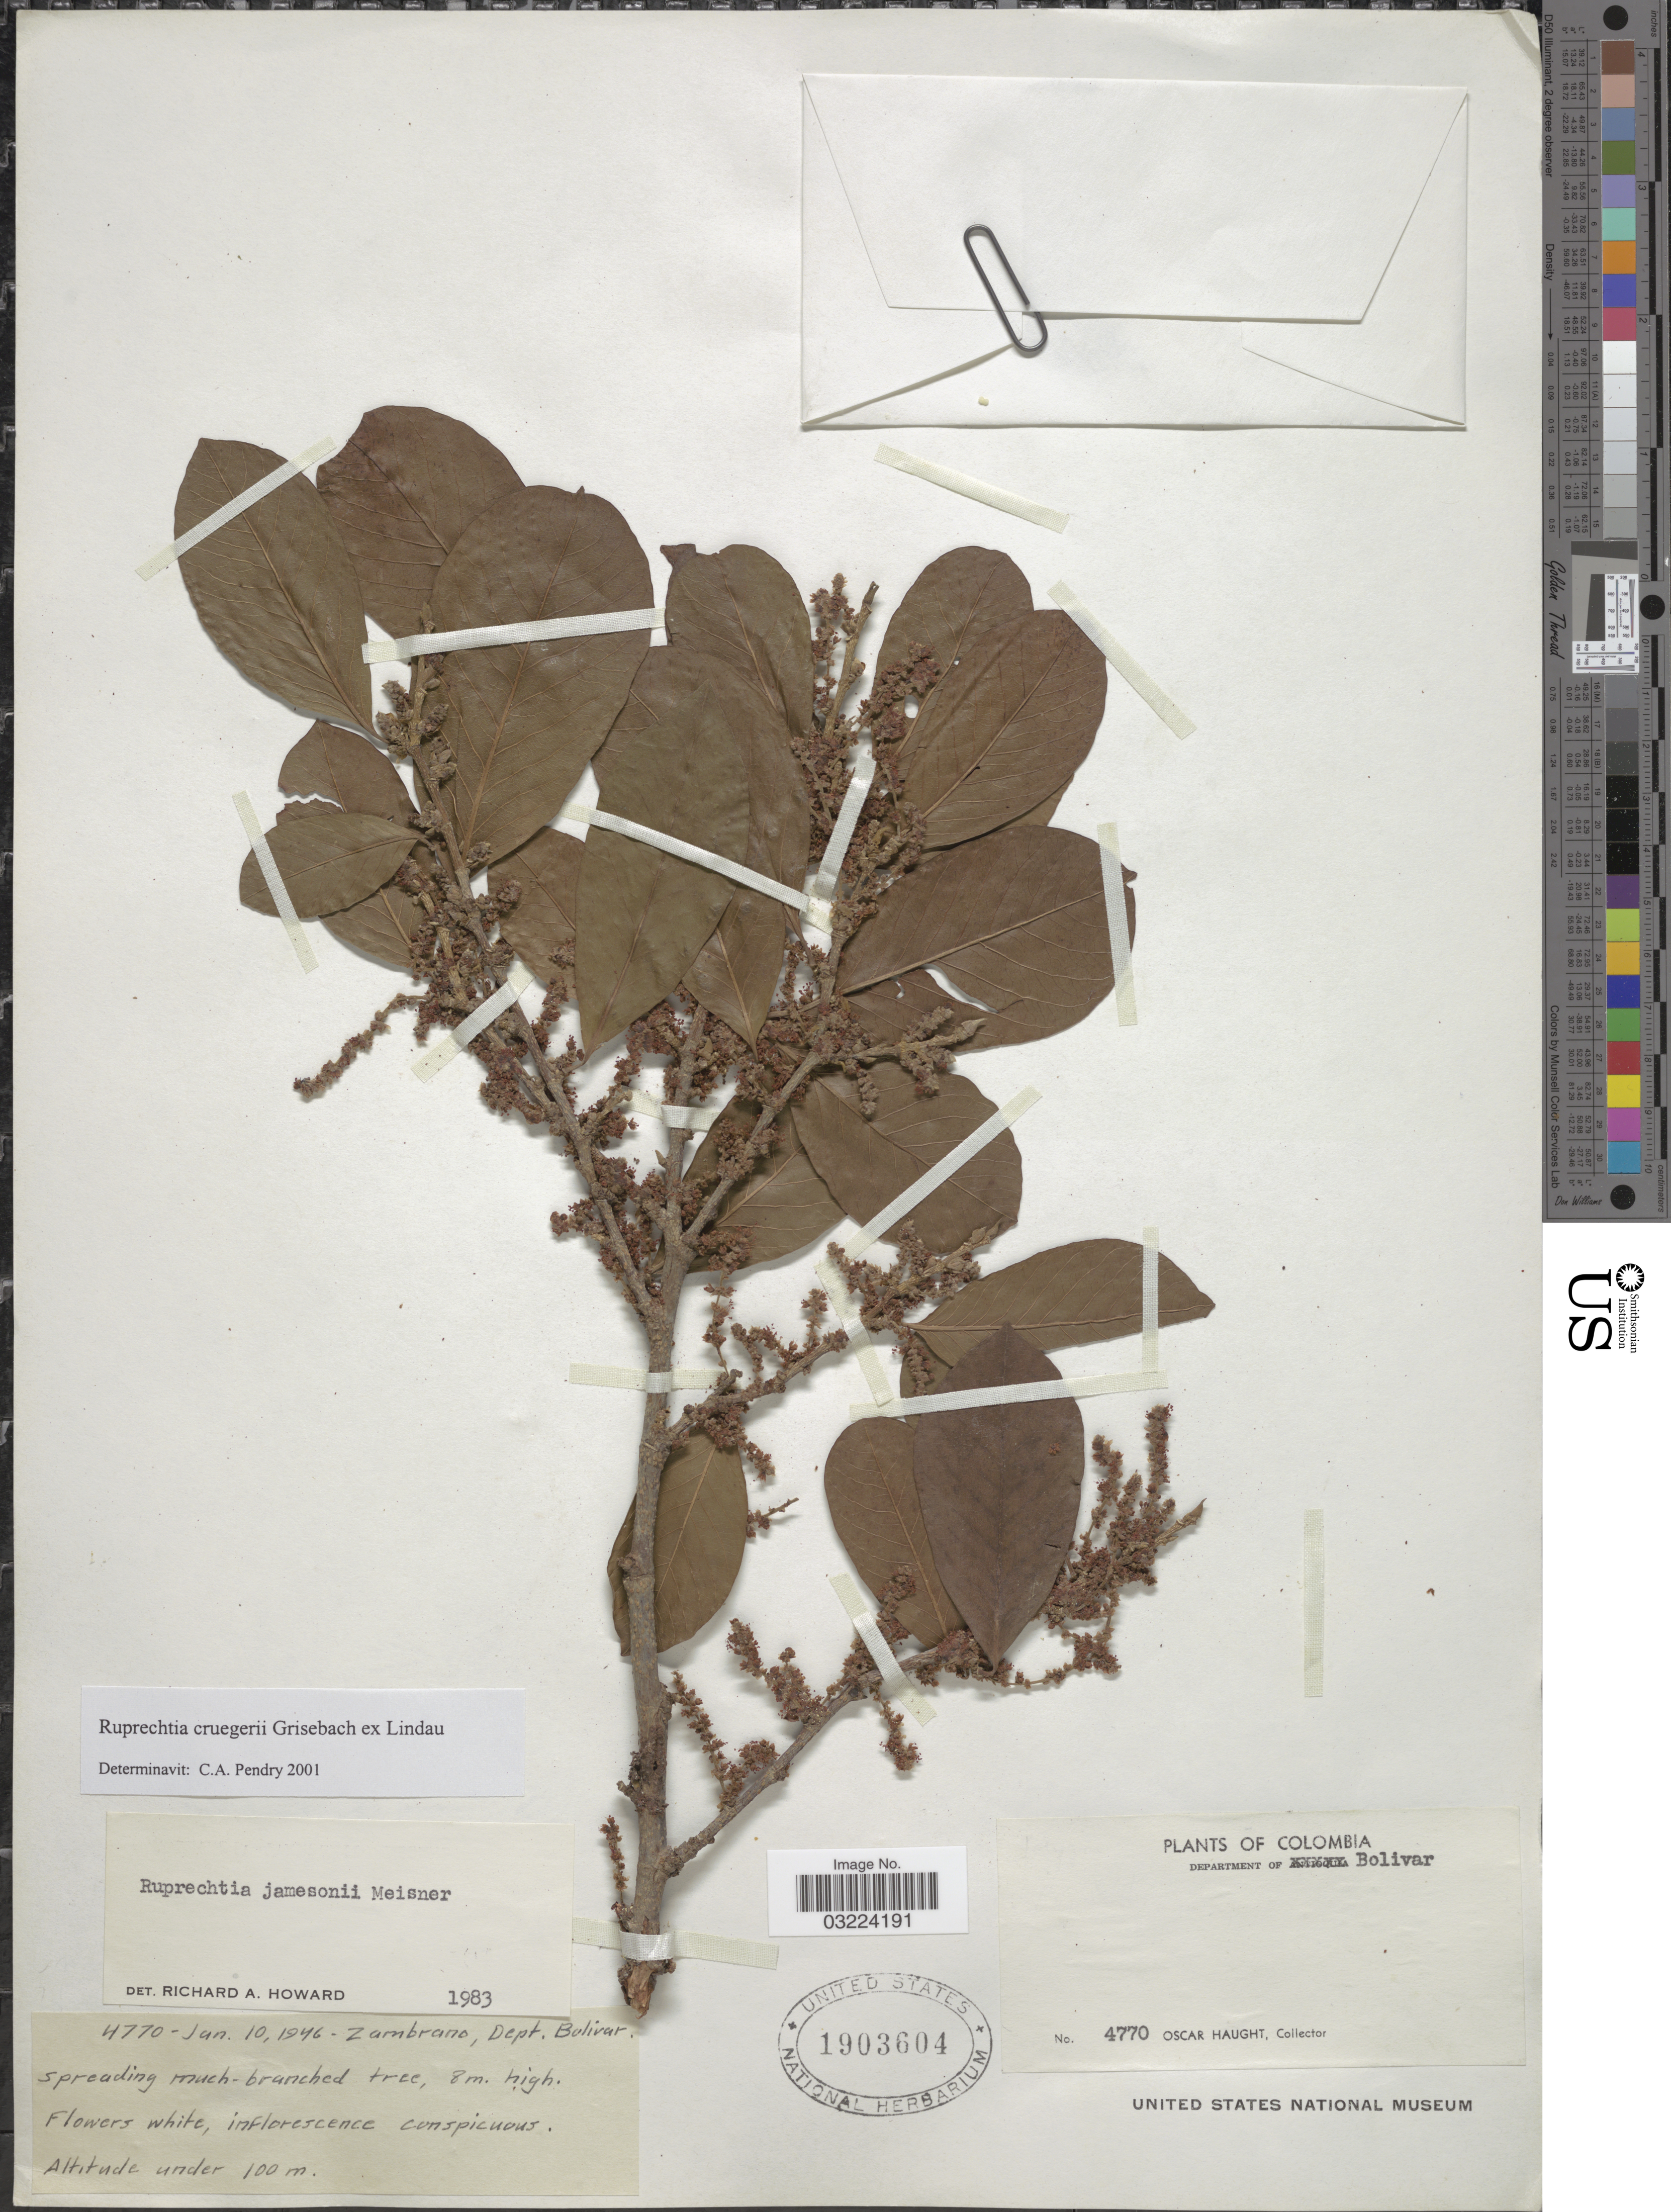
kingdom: Plantae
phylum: Tracheophyta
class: Magnoliopsida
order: Caryophyllales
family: Polygonaceae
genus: Ruprechtia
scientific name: Ruprechtia cruegeri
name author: Griseb. ex Lindau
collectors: O. Haught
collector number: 4770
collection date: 1946-01-10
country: Colombia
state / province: Bolívar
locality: Department of Bolivar, Zambrano.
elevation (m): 100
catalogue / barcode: US 1903604